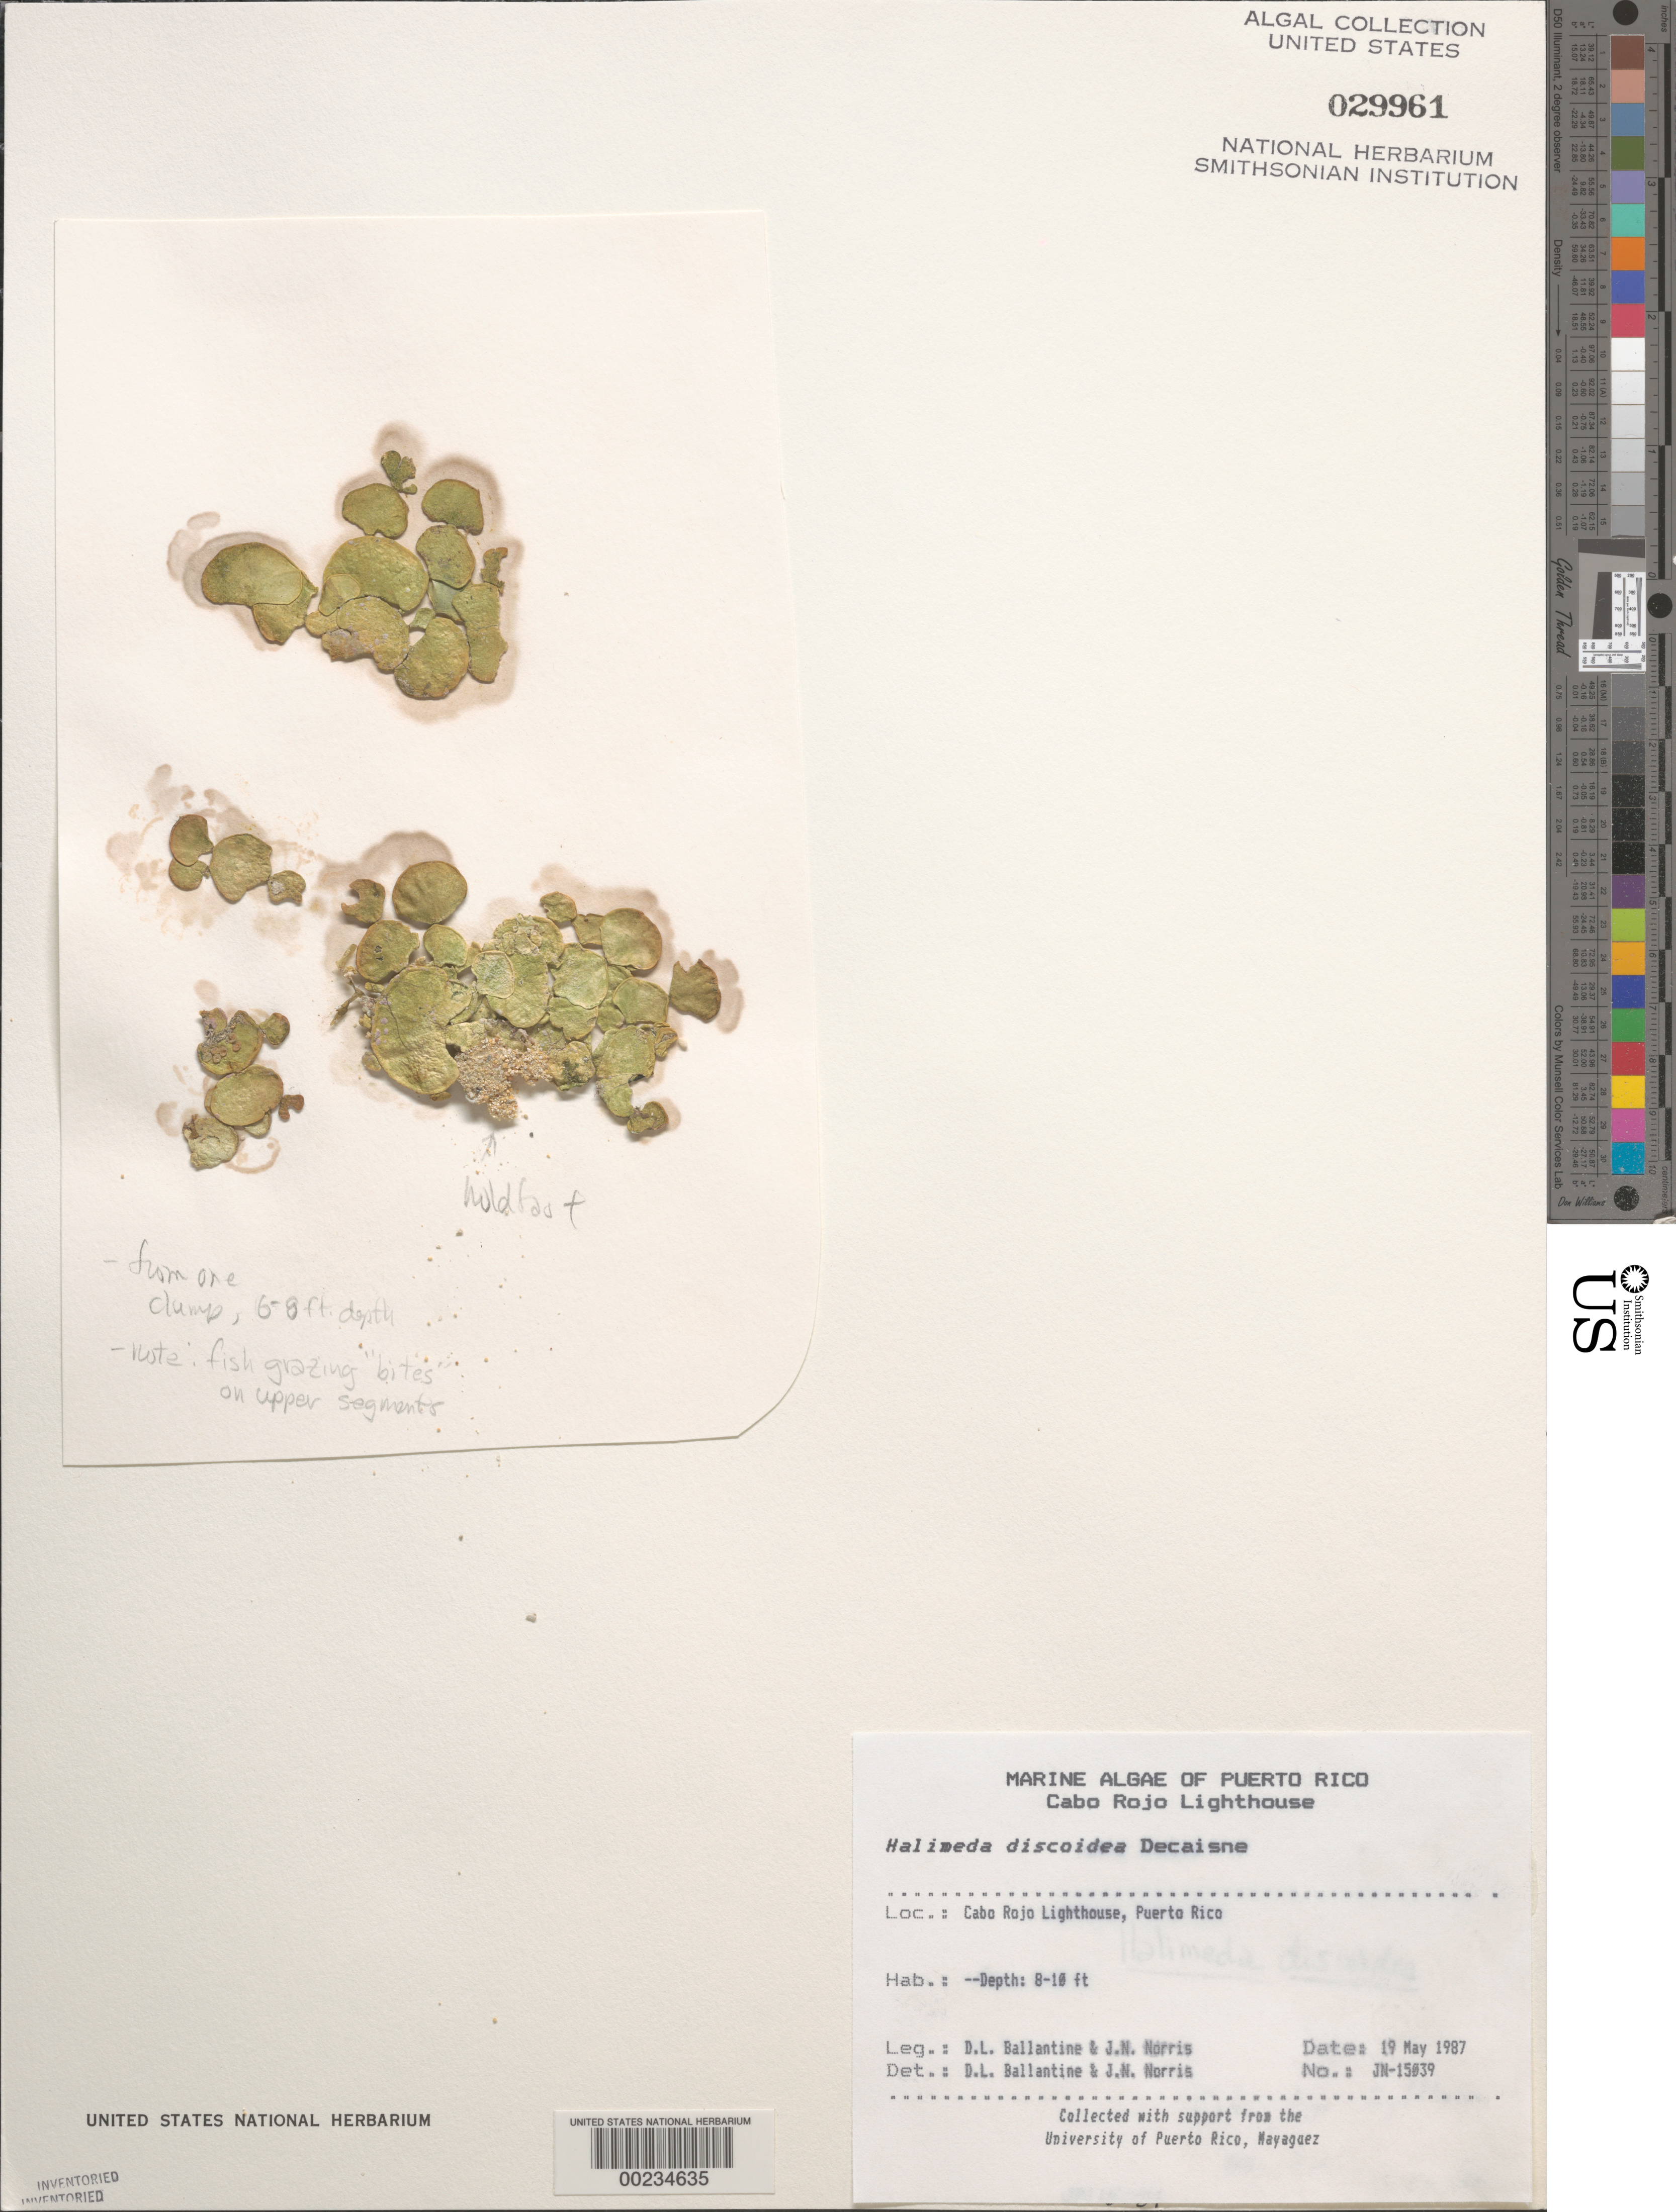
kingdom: Plantae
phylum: Chlorophyta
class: Ulvophyceae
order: Bryopsidales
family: Halimedaceae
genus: Halimeda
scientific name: Halimeda discoidea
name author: Decne.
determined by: Ballantine, D. L.; Norris, J. N.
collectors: D.L. Ballantine & J. N. Norris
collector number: JN-15039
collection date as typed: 19 May 1987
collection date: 1987-05-19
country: Puerto Rico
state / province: Cabo Rojo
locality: Cabo Rojo Lighthouse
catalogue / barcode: US 29961